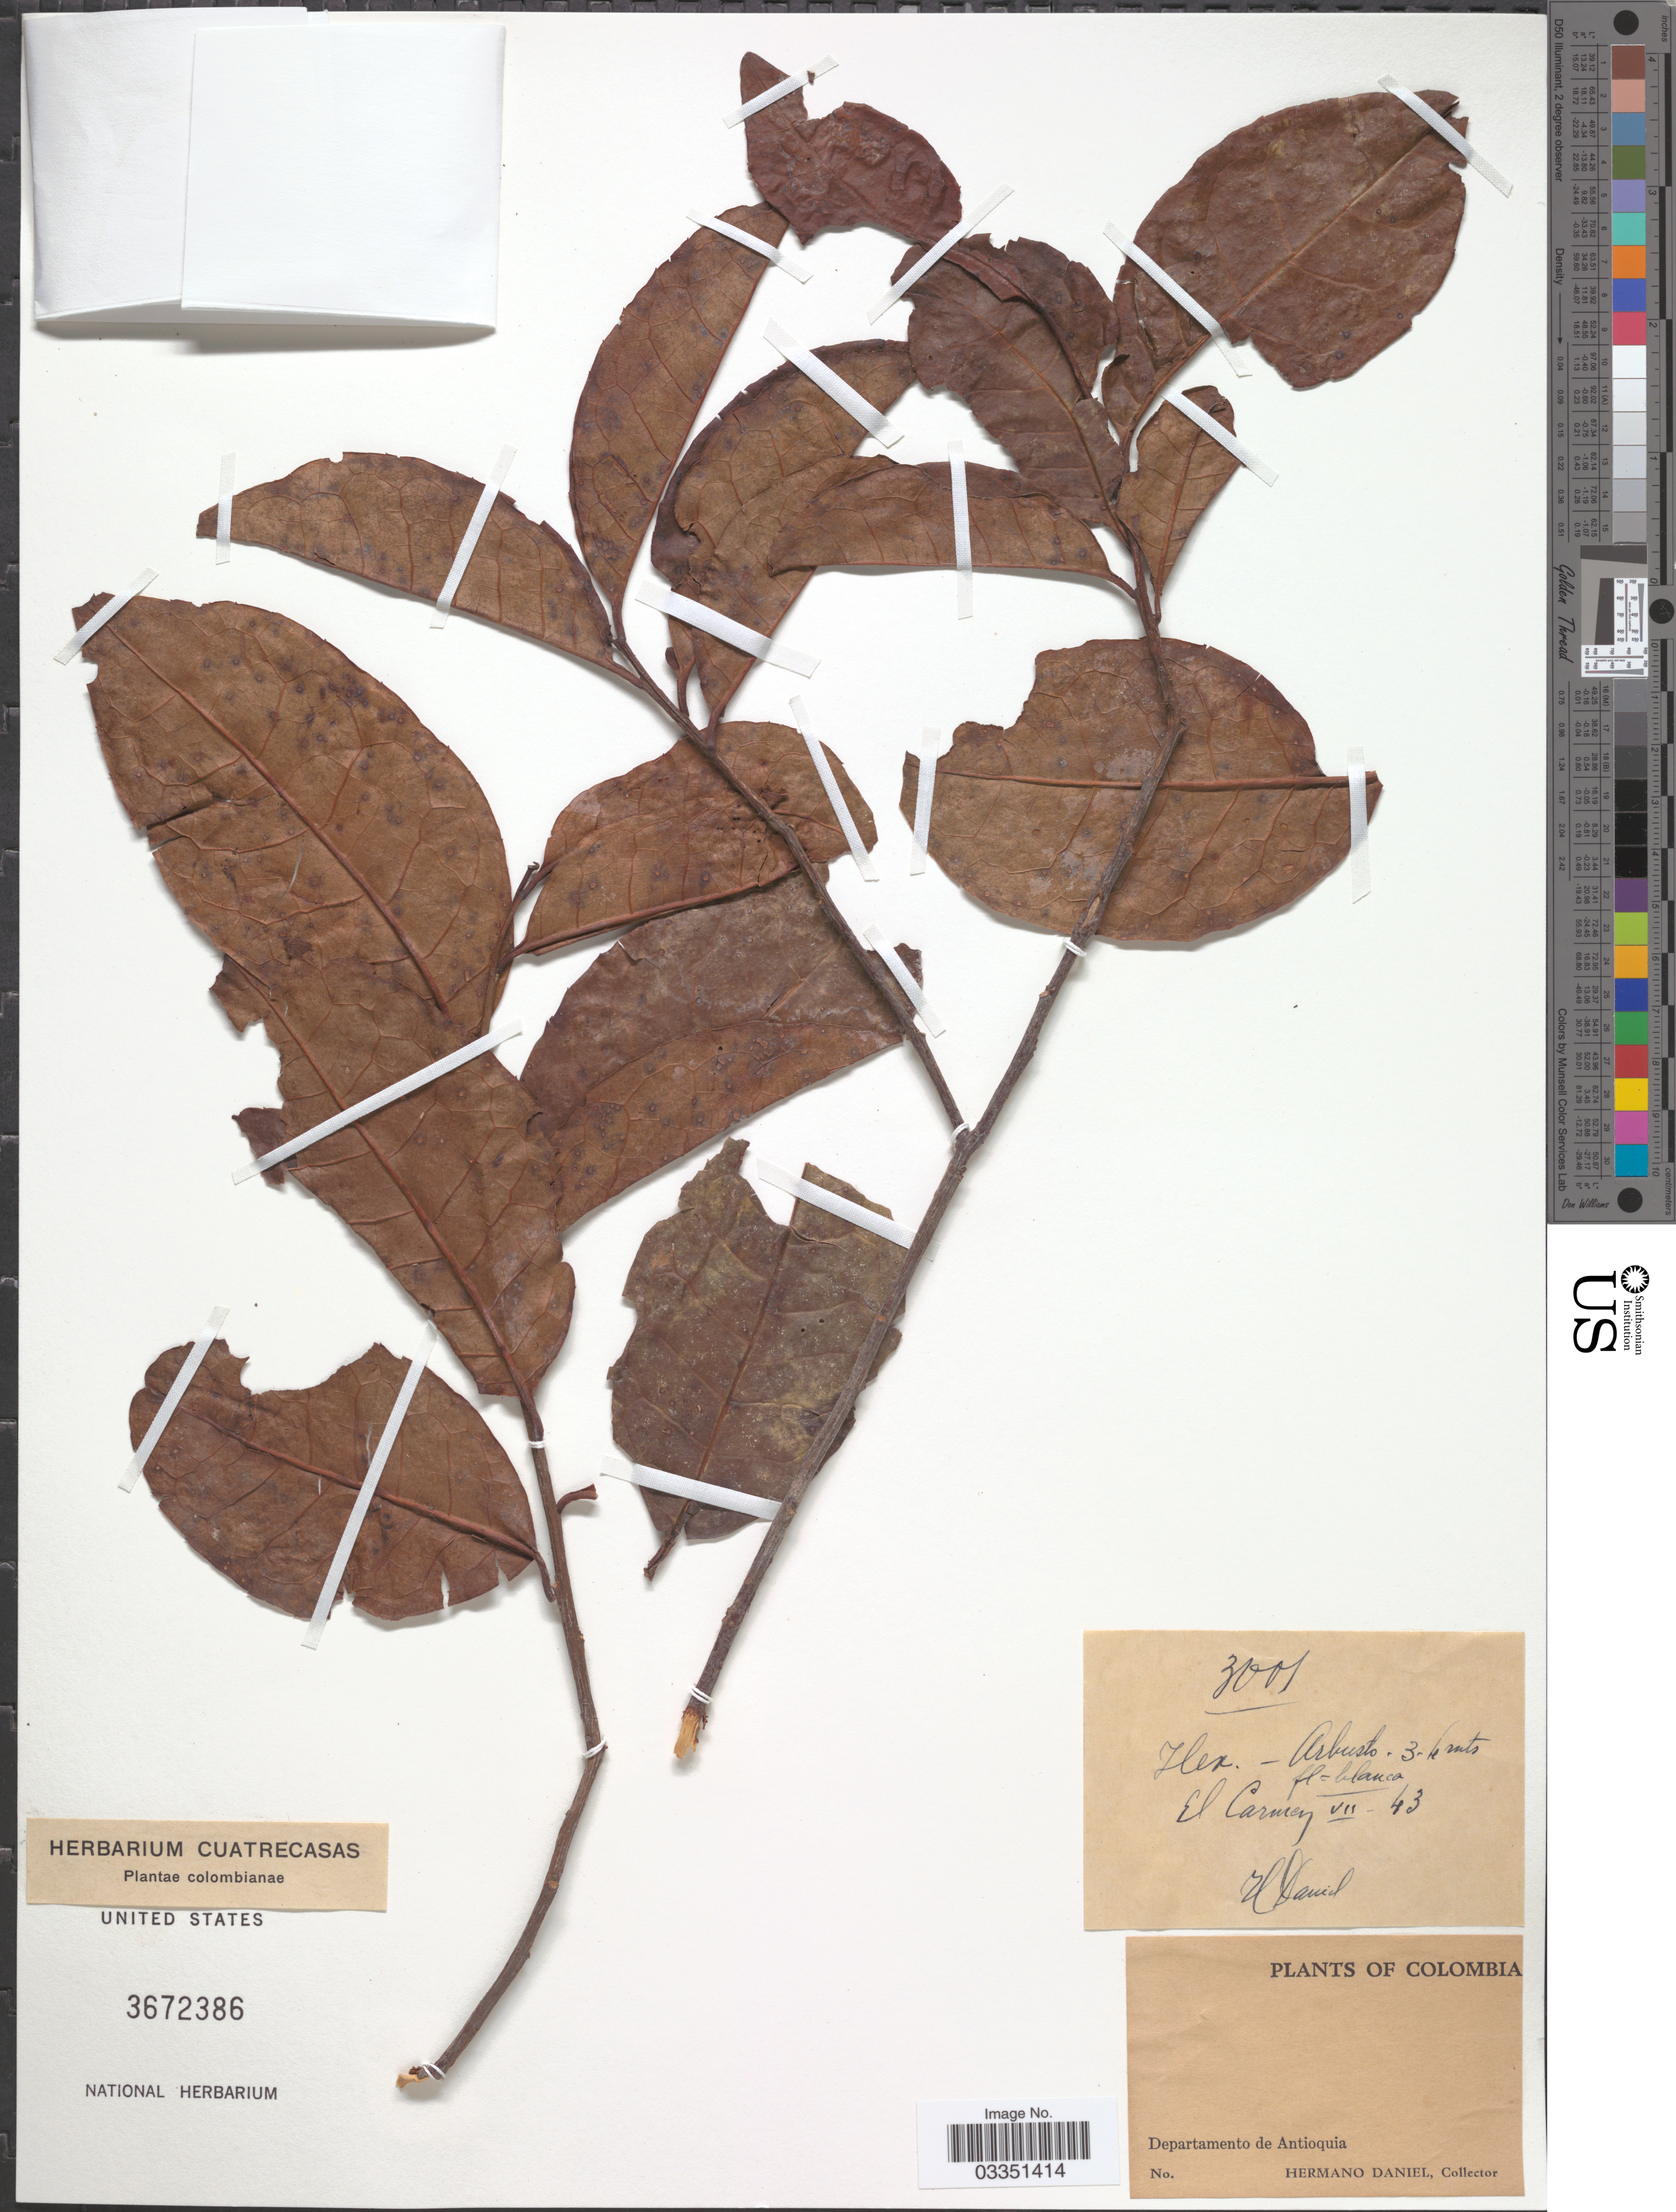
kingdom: Plantae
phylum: Tracheophyta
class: Magnoliopsida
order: Aquifoliales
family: Aquifoliaceae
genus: Ilex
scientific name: Ilex sp.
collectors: Bro. Daniel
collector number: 3001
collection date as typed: Transcribed d/m/y: /7/43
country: Colombia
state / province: Antioquia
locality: El Carmen. Departamento de Antioquia.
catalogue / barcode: US 3672386